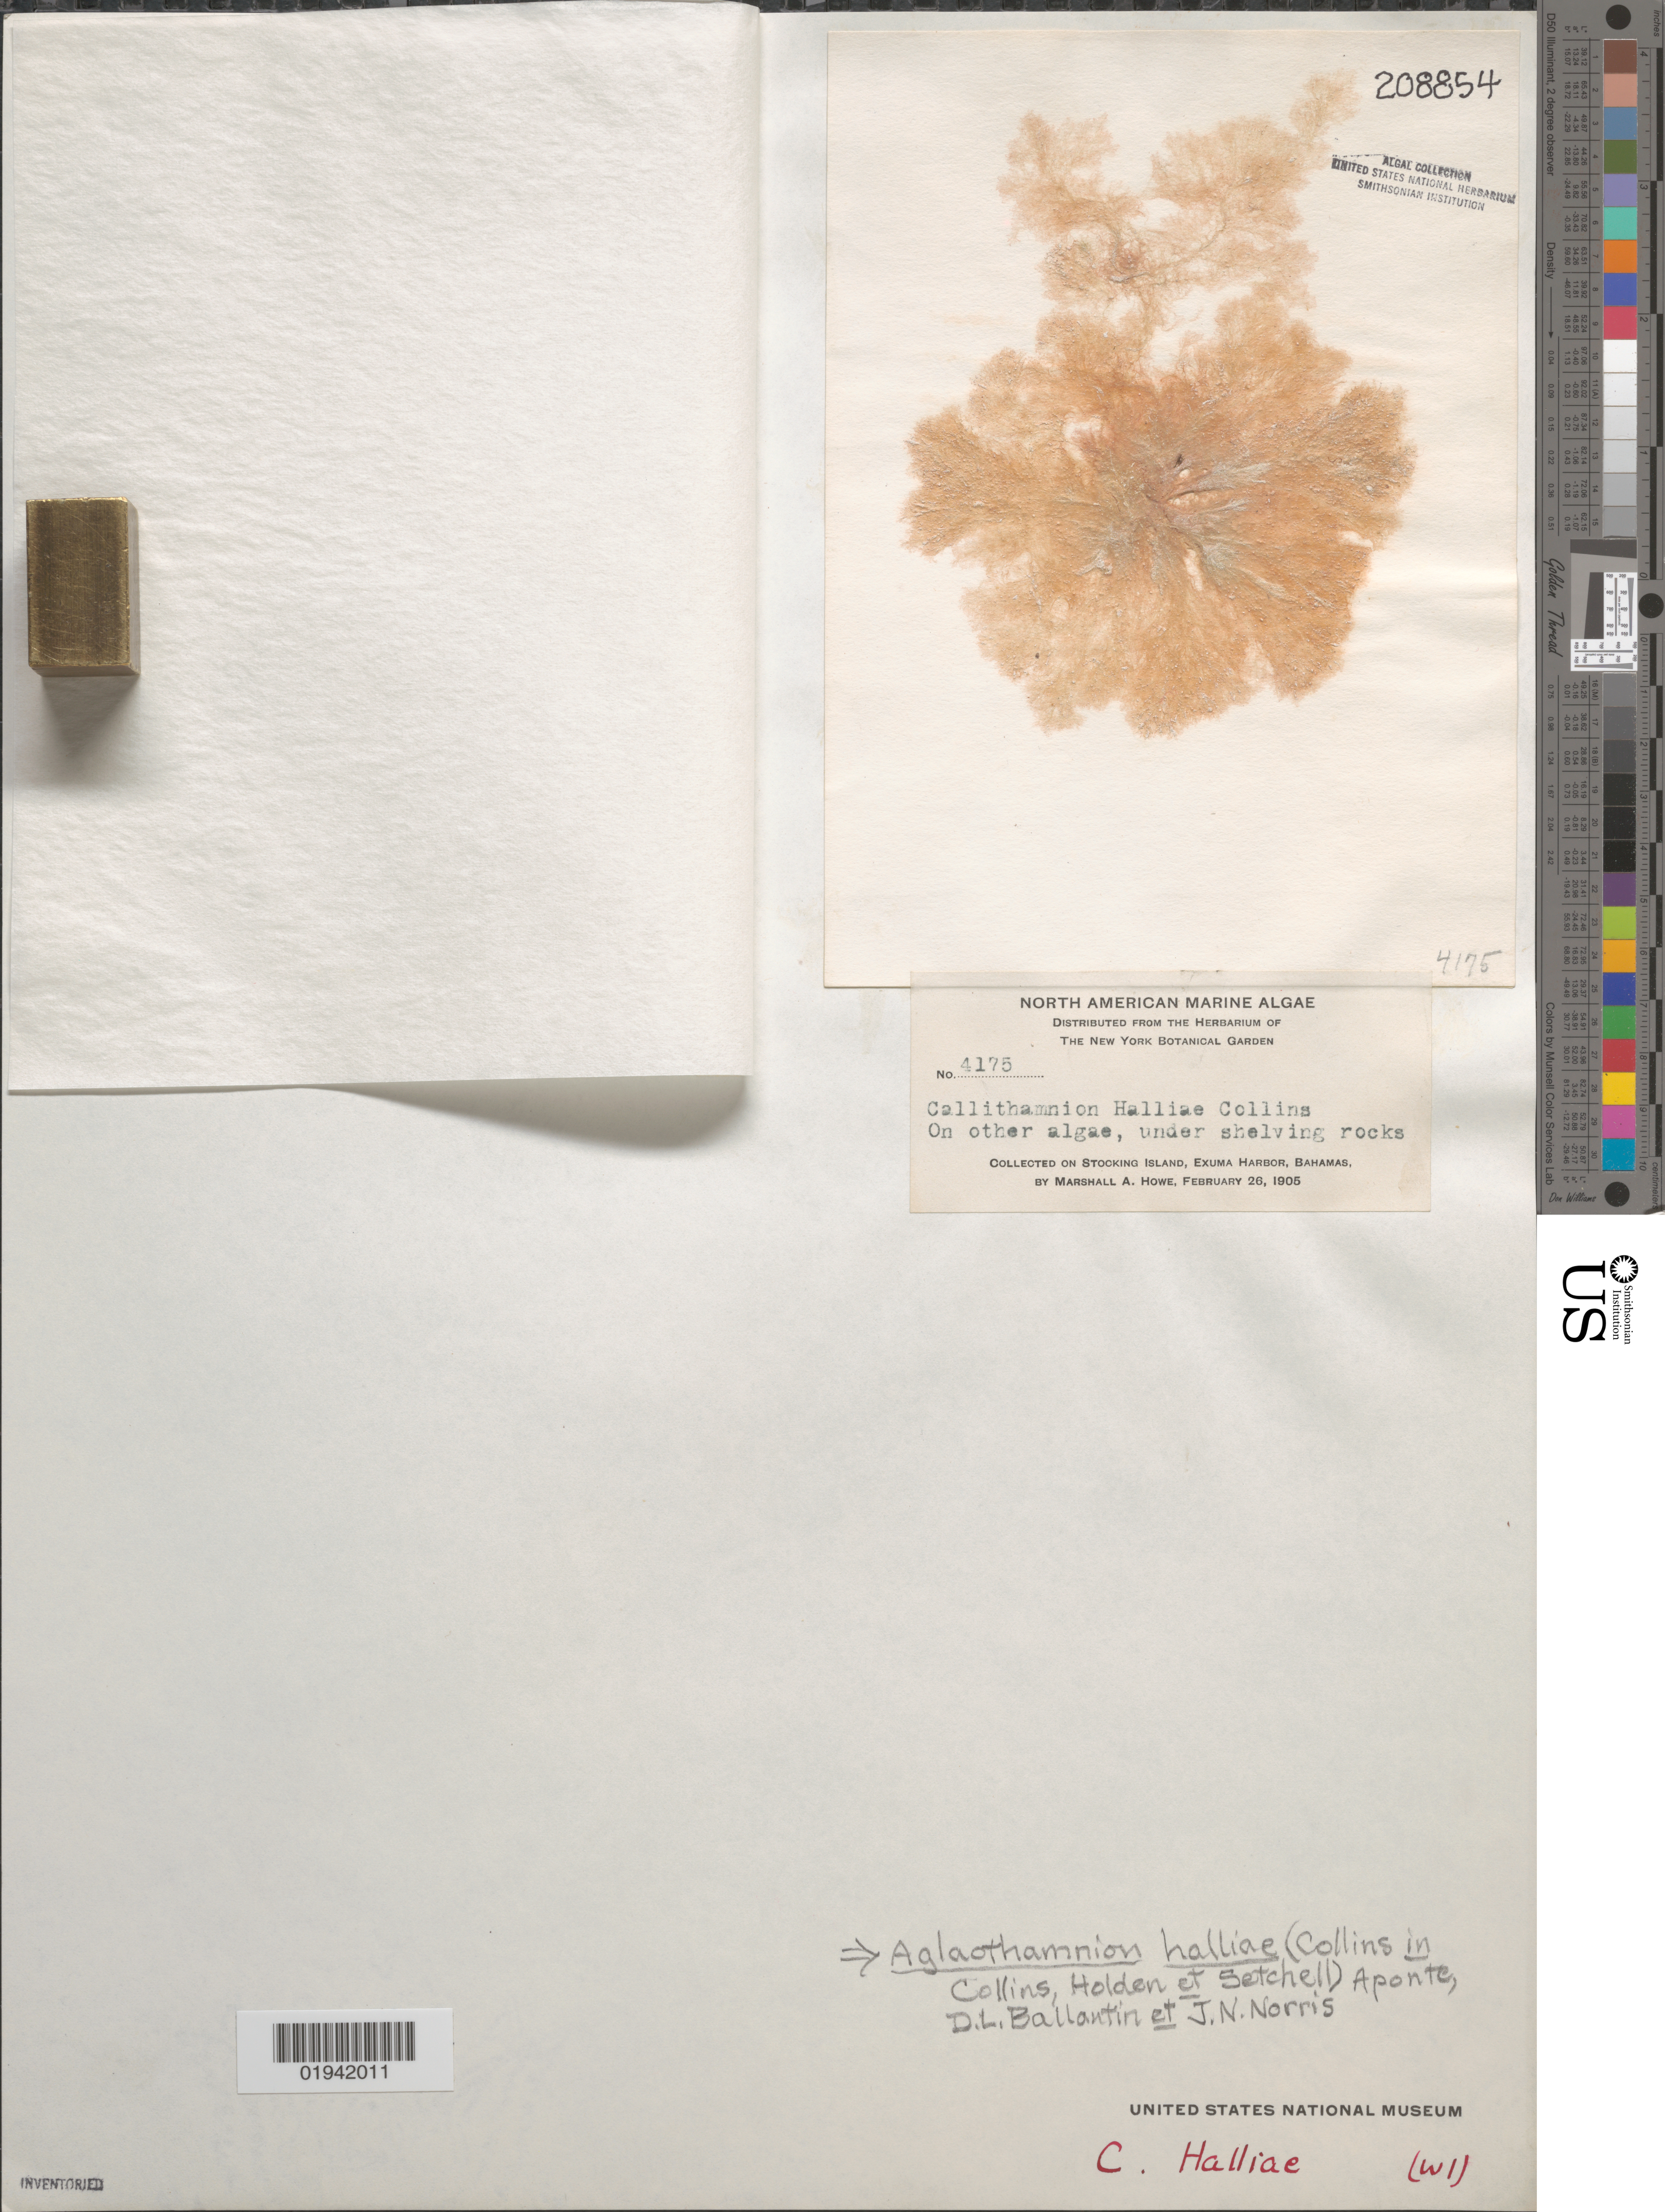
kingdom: Plantae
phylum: Rhodophyta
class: Florideophyceae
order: Ceramiales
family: Callithamniaceae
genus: Aglaothamnion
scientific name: Aglaothamnion halliae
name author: (Collins in Collins et al.) N.E.Aponte et al.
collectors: M. A. Howe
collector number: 4175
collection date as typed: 28 Feb 1905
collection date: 1905-02-28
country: Bahamas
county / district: Exuma District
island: Great Exuma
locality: Georgetown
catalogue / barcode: US 208854